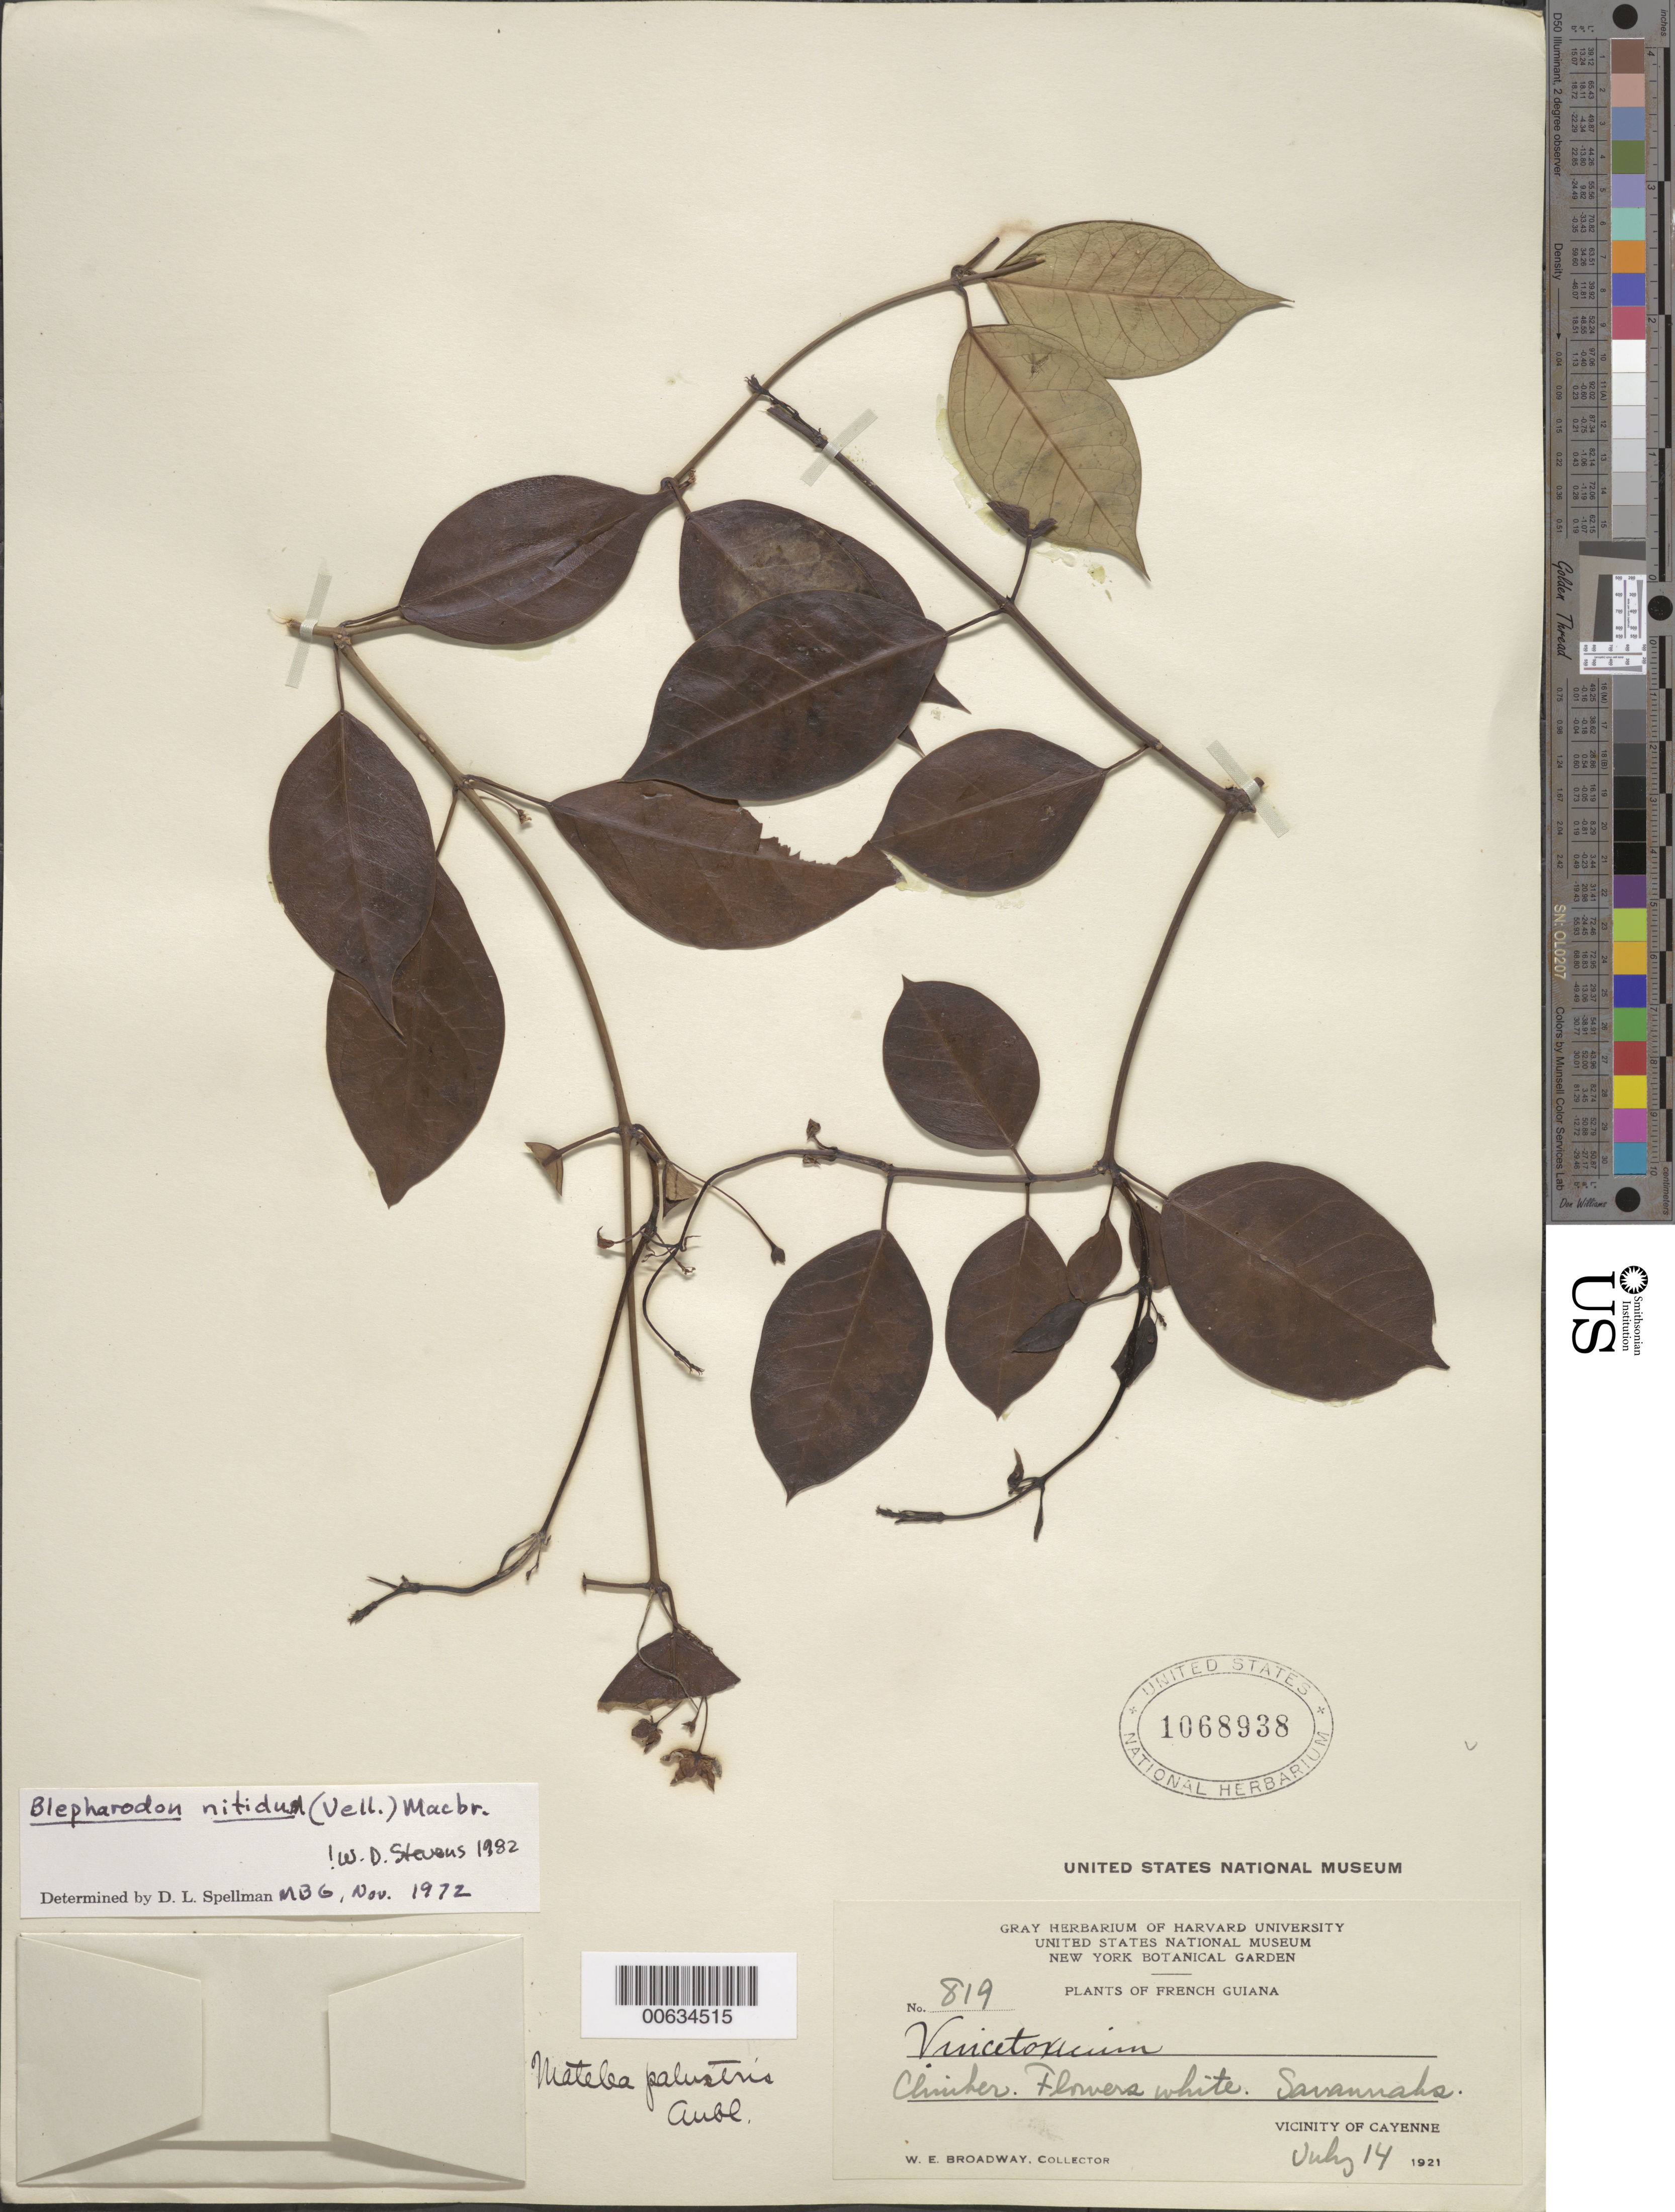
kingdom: Plantae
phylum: Tracheophyta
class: Magnoliopsida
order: Gentianales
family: Apocynaceae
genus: Blepharodon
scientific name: Blepharodon nitidus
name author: (Vell.) J.F. Macbr.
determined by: Stevens, W. Douglas, Missouri Botanical Garden (MO)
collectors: W. E. Broadway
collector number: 819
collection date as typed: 14-Jul-21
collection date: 1921-07-14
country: French Guiana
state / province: Cayenne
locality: Cayenne, vic.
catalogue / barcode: US 1068938